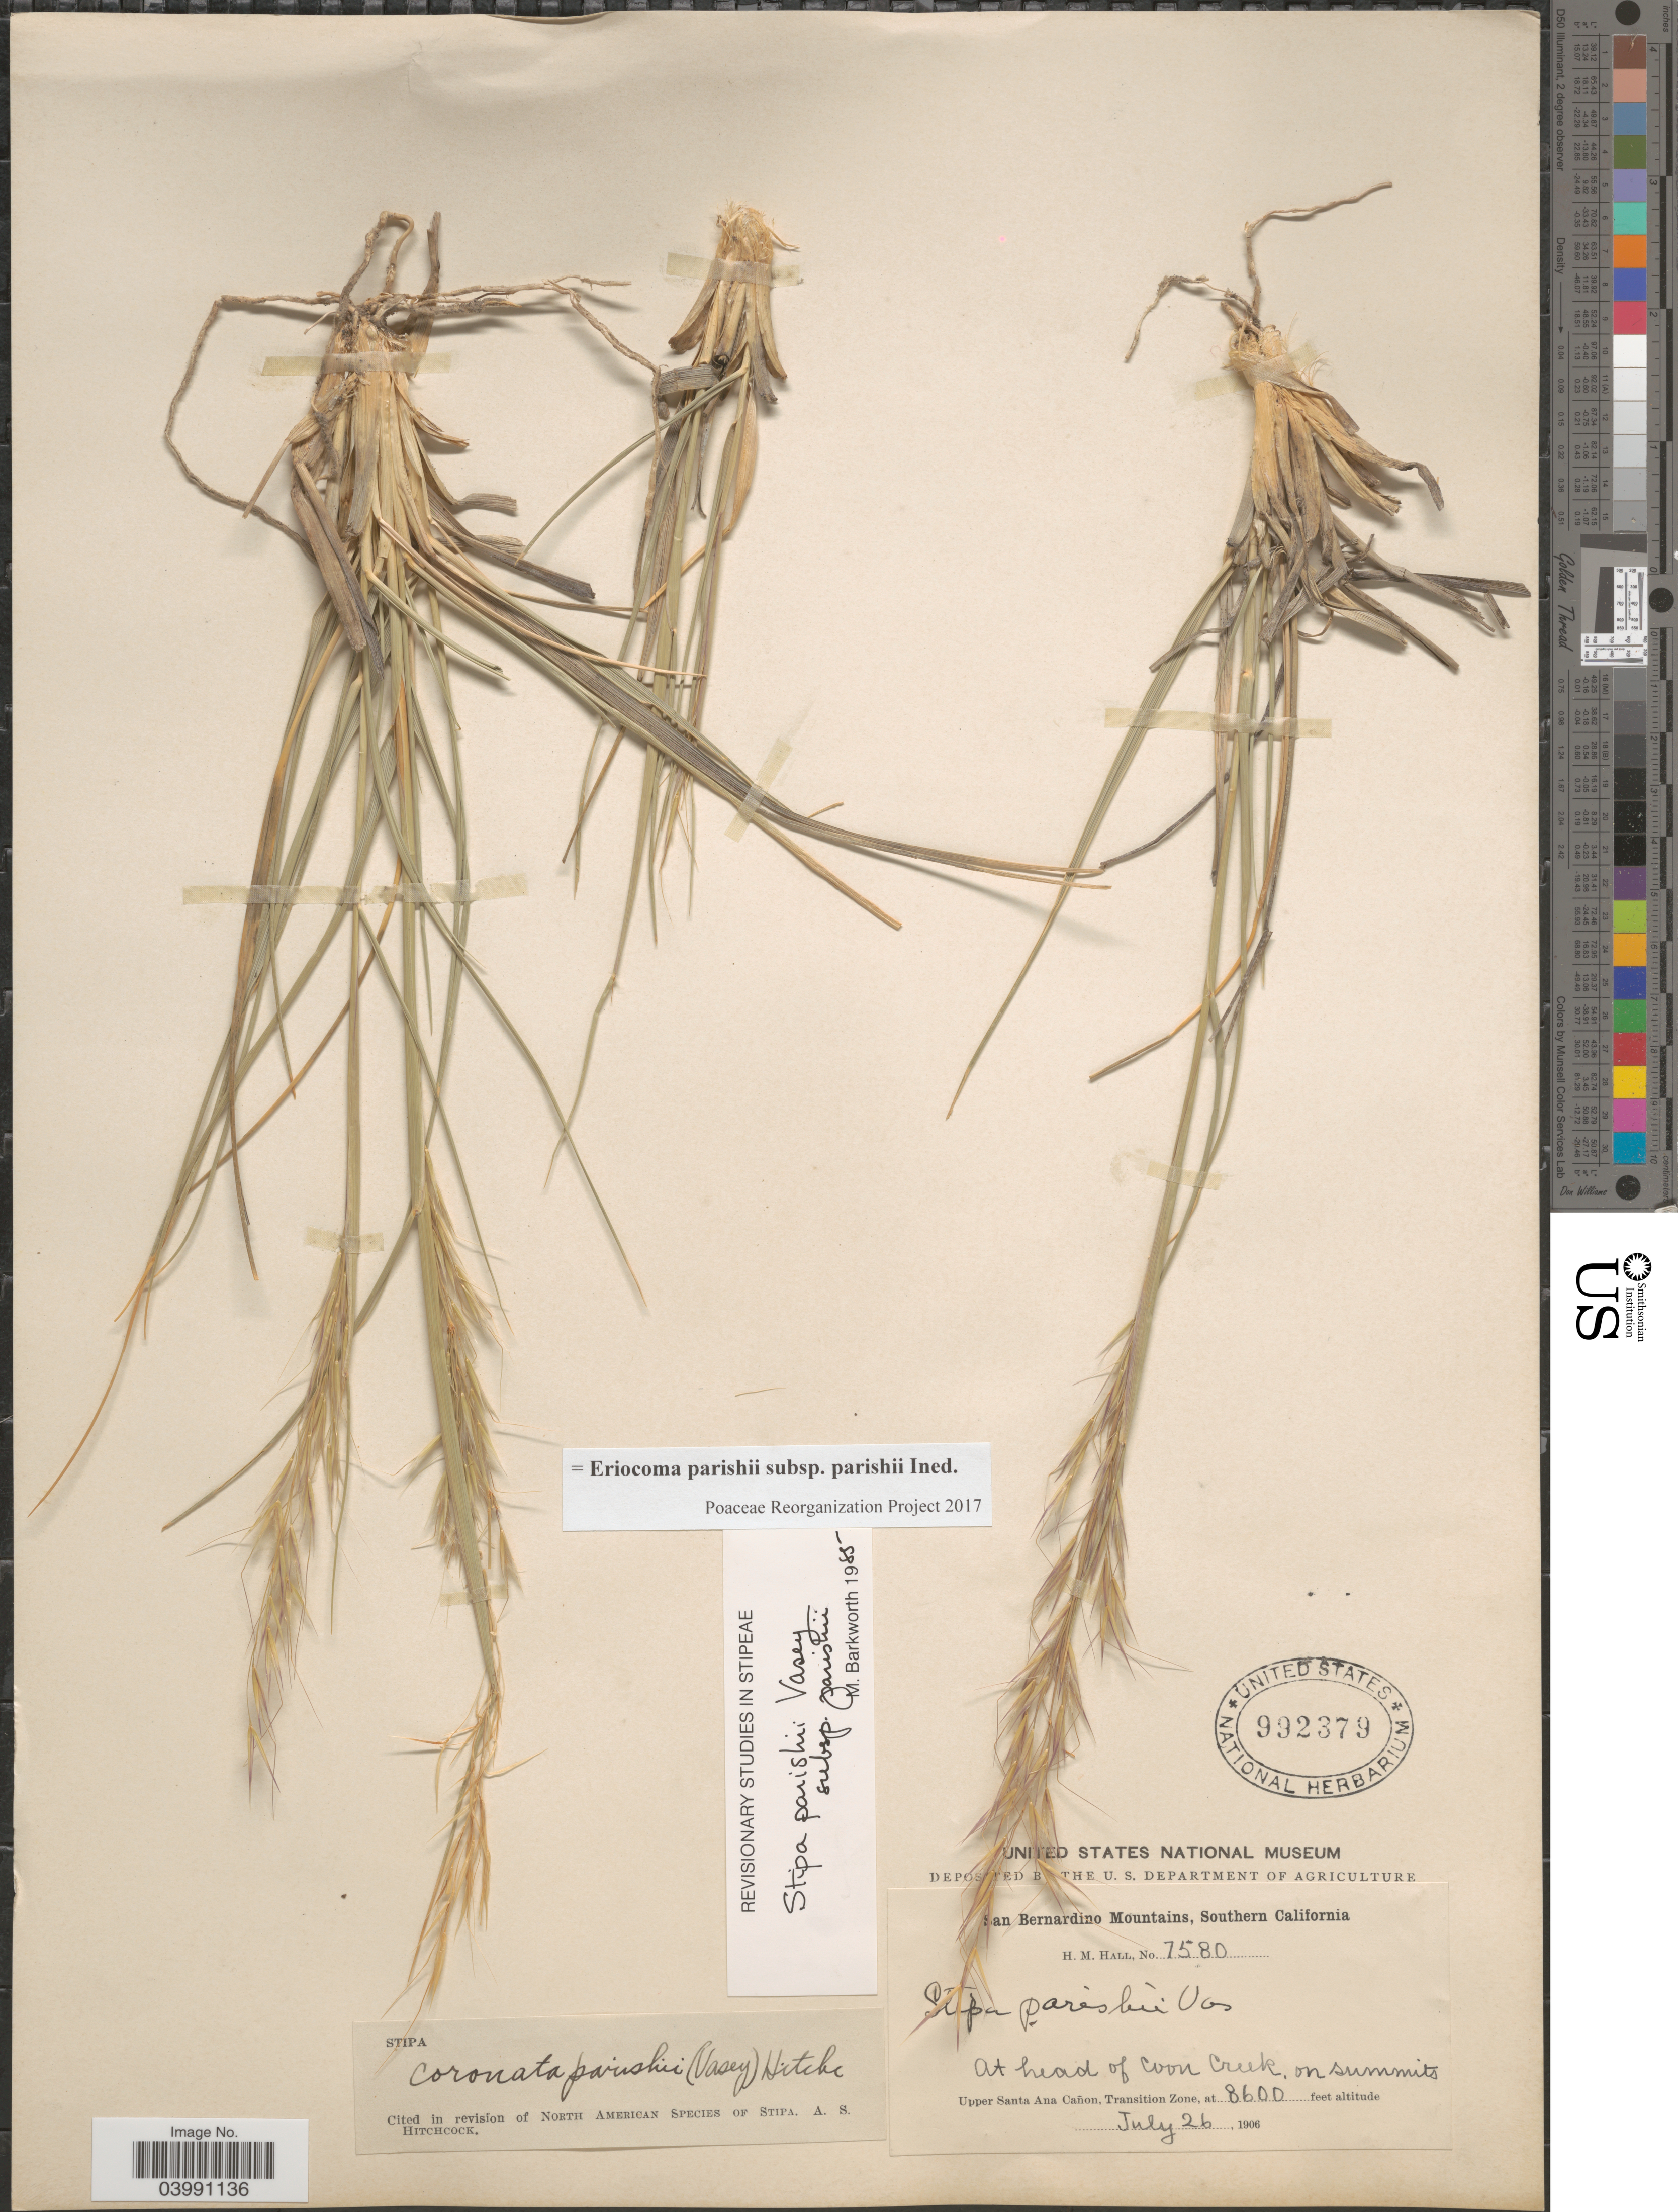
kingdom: Plantae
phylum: Tracheophyta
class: Liliopsida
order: Poales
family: Poaceae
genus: Eriocoma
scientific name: Eriocoma parishii subsp. parishii ined.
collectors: H. M. Hall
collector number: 7580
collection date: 1906-07-26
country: United States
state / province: California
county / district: San Bernardino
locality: San Bernardino Mountains, Southern California. At head of Coon Creek, on summits. Upper Santa Ana Cañon, Transition Zone.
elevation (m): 2621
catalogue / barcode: US 992379